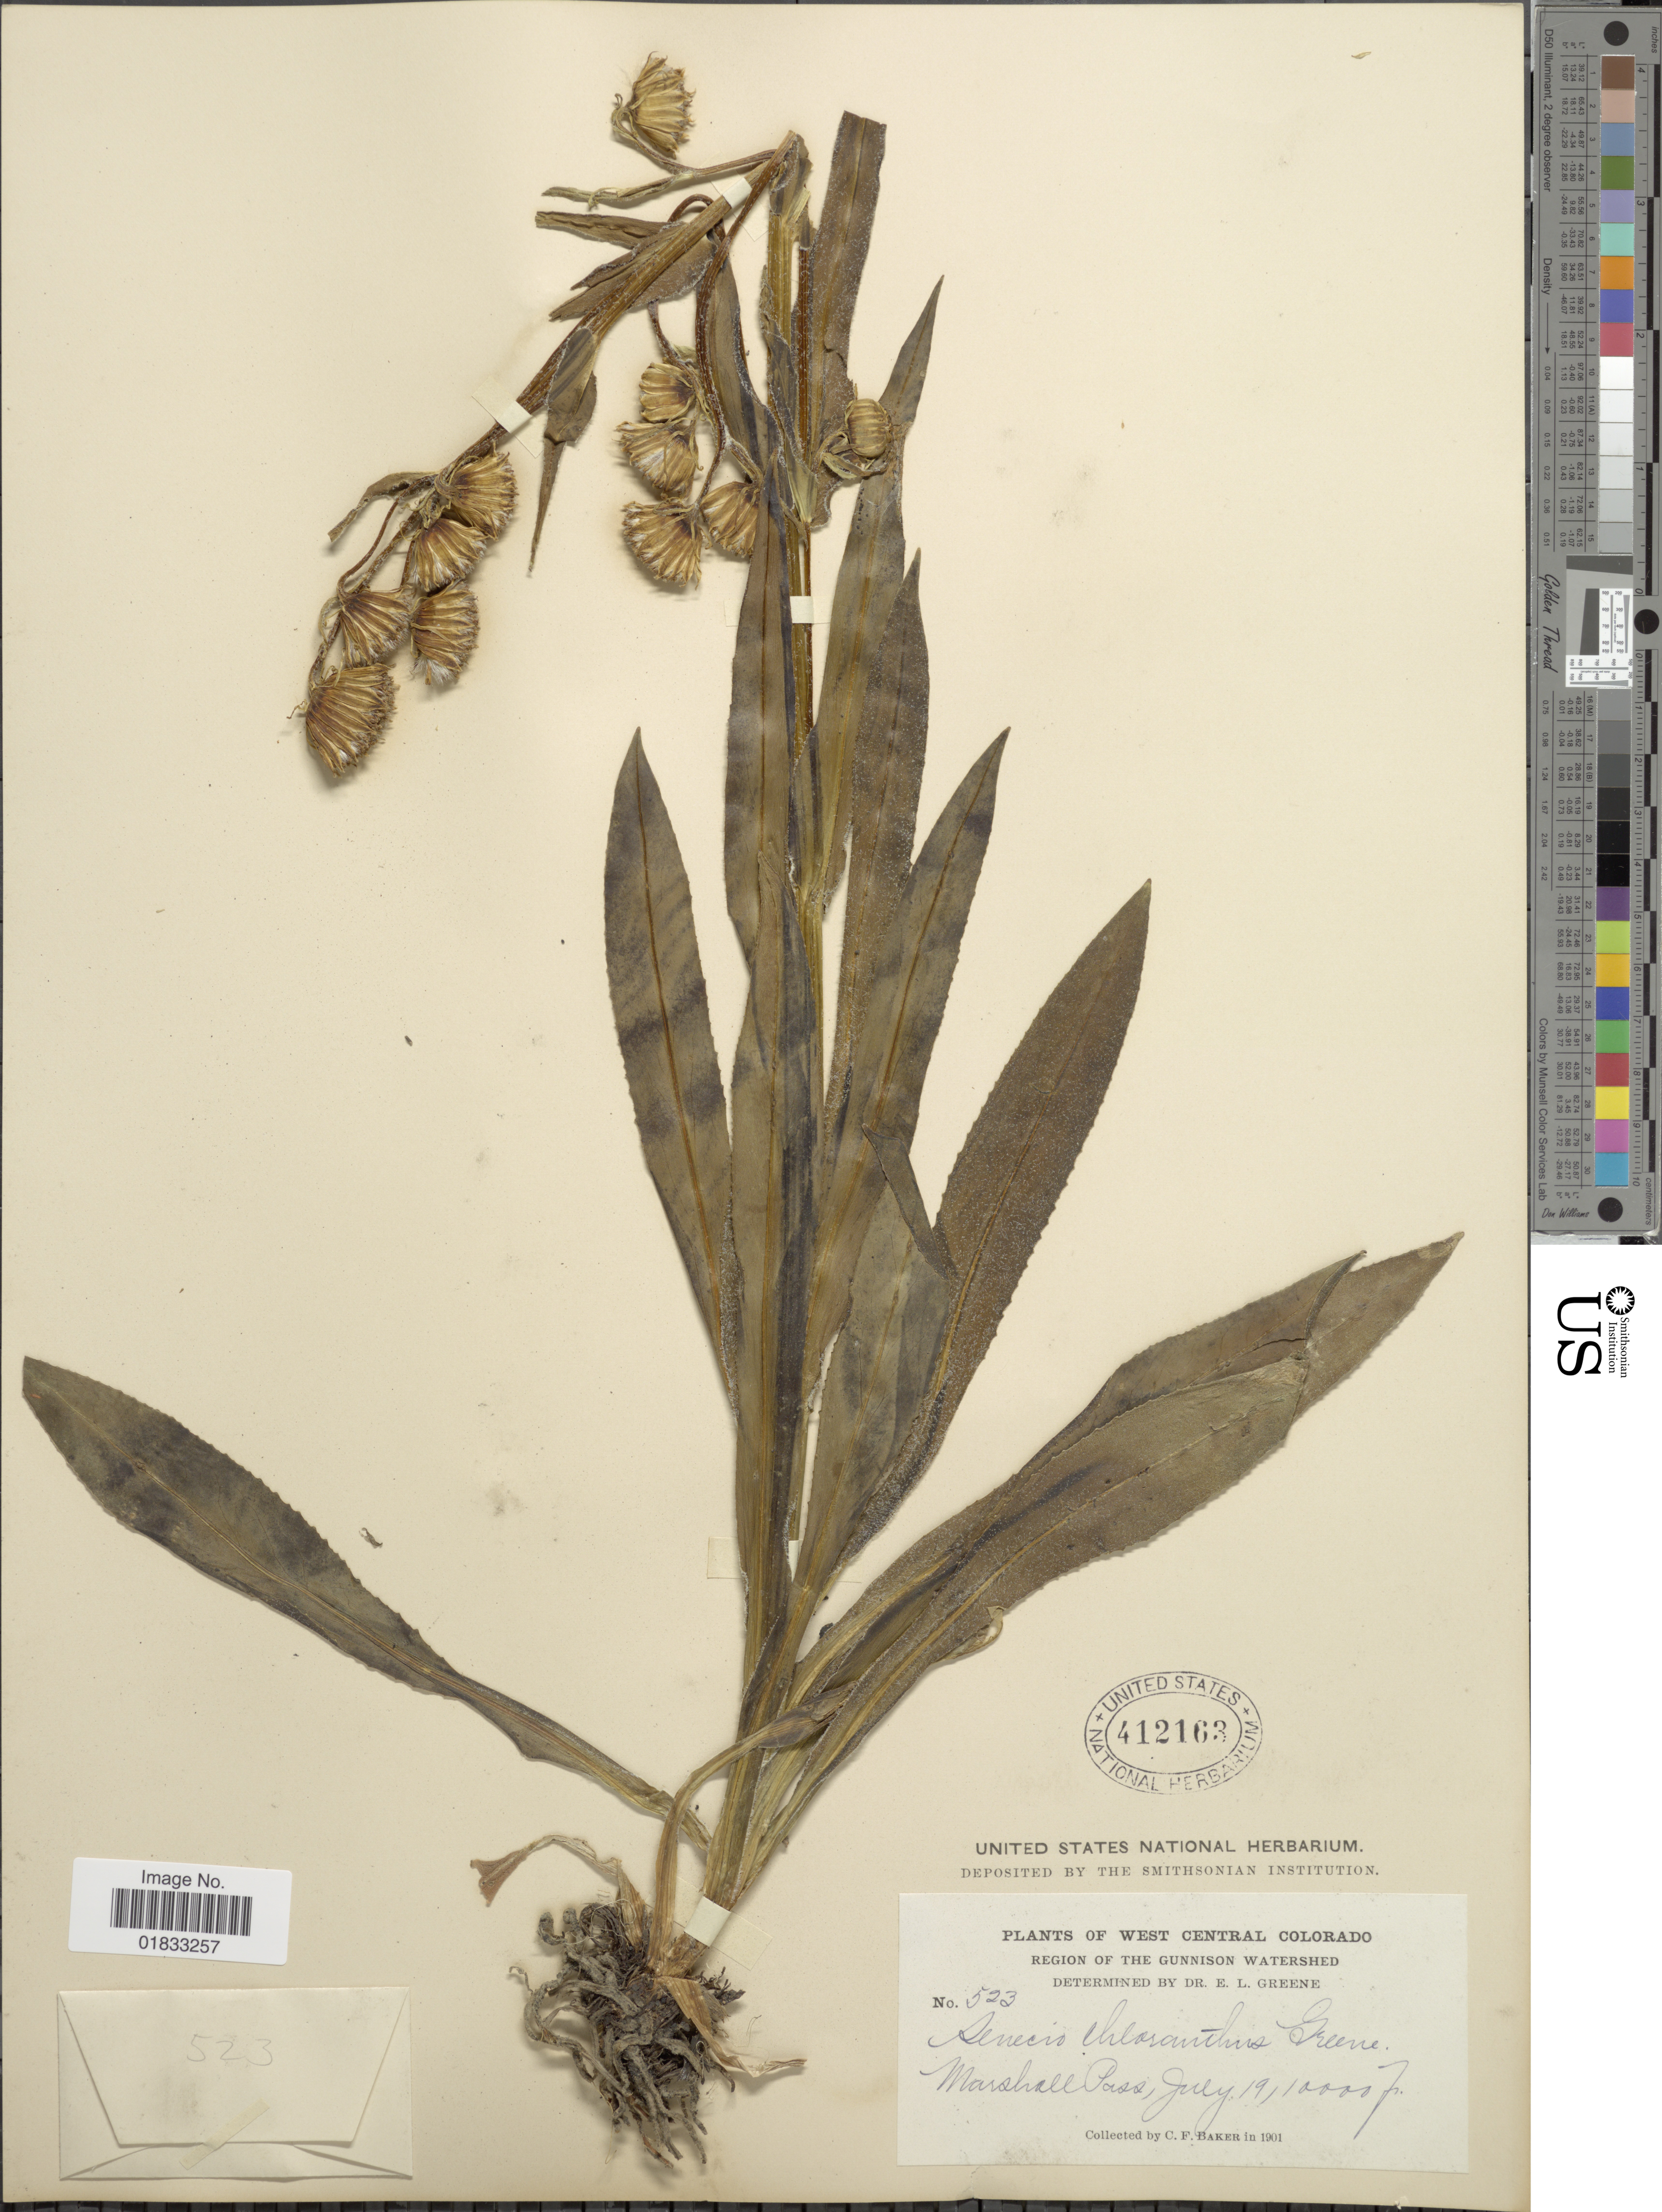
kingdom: Plantae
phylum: Tracheophyta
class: Magnoliopsida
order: Asterales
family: Asteraceae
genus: Senecio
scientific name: Senecio chloranthus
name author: Greene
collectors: C. F. Baker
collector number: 523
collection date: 1901-07-19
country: United States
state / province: Colorado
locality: West Central Colorado, Region of the Gunnison Watershed, Marshall Pass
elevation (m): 3048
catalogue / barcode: US 412163